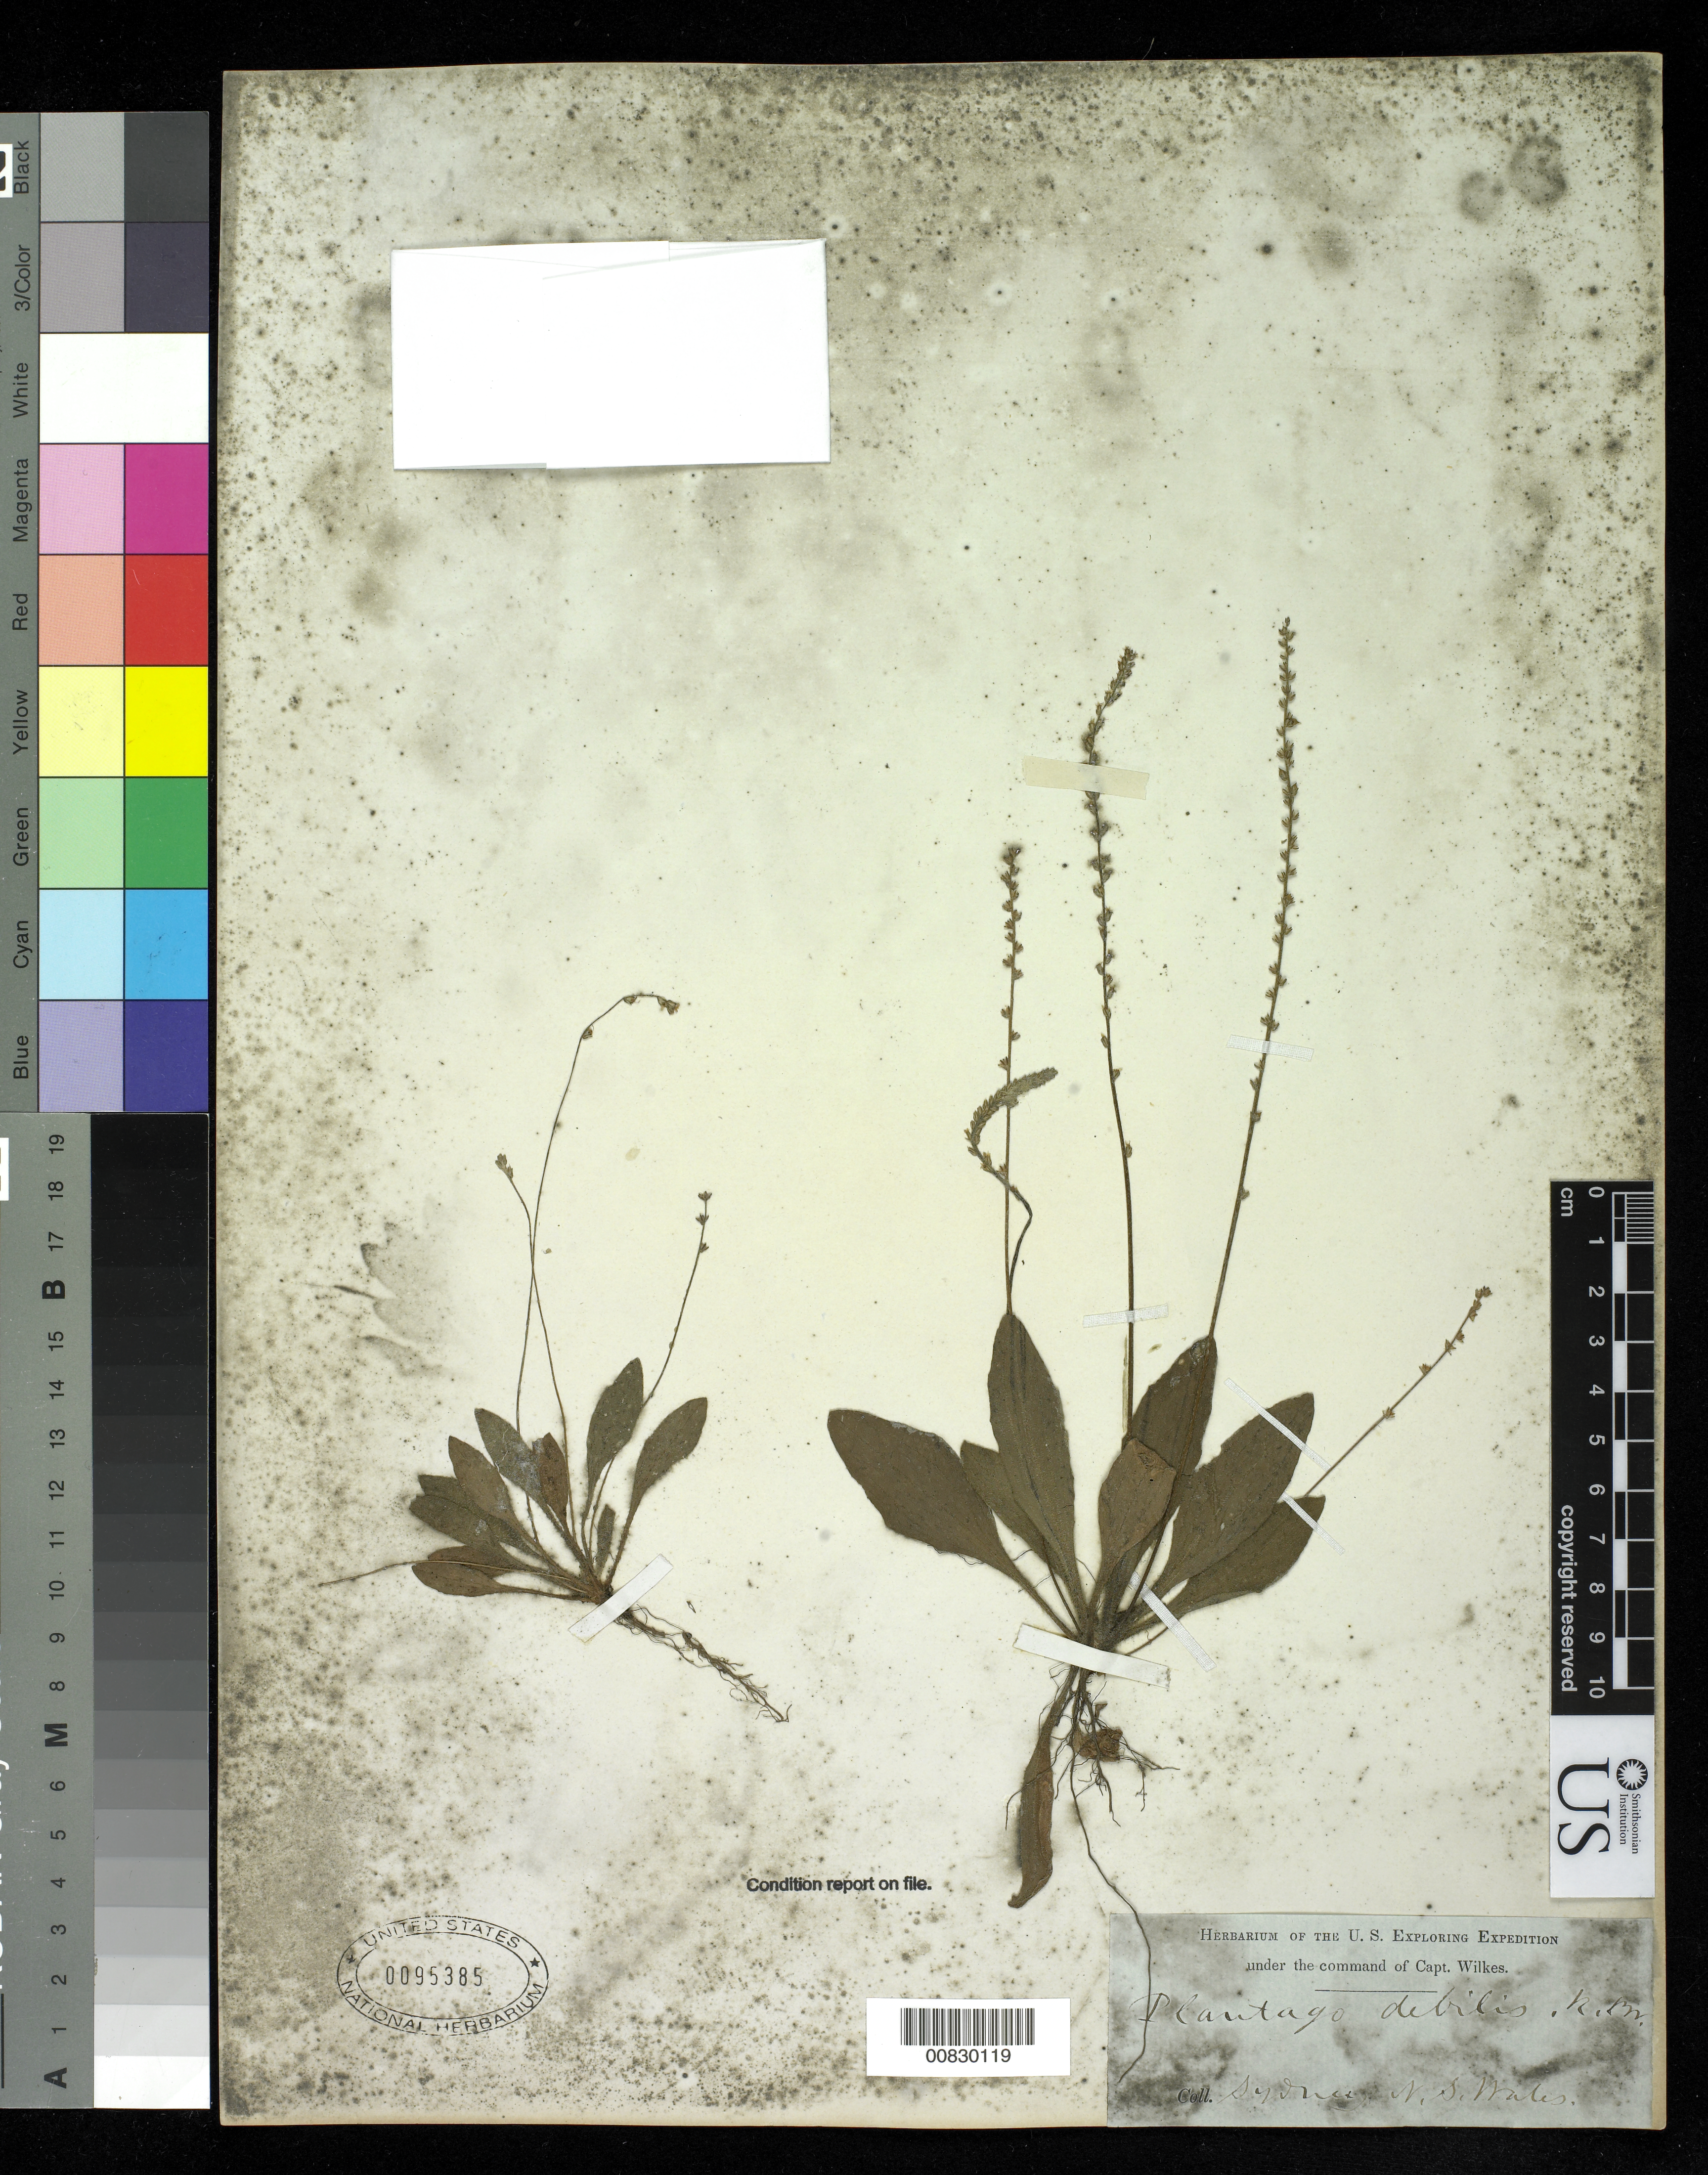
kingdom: Plantae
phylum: Tracheophyta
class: Magnoliopsida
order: Lamiales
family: Plantaginaceae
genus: Plantago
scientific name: Plantago debilis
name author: R. Br.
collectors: Wilkes Explor. Exped.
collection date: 1838/1842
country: Australia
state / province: New South Wales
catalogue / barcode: US 95385